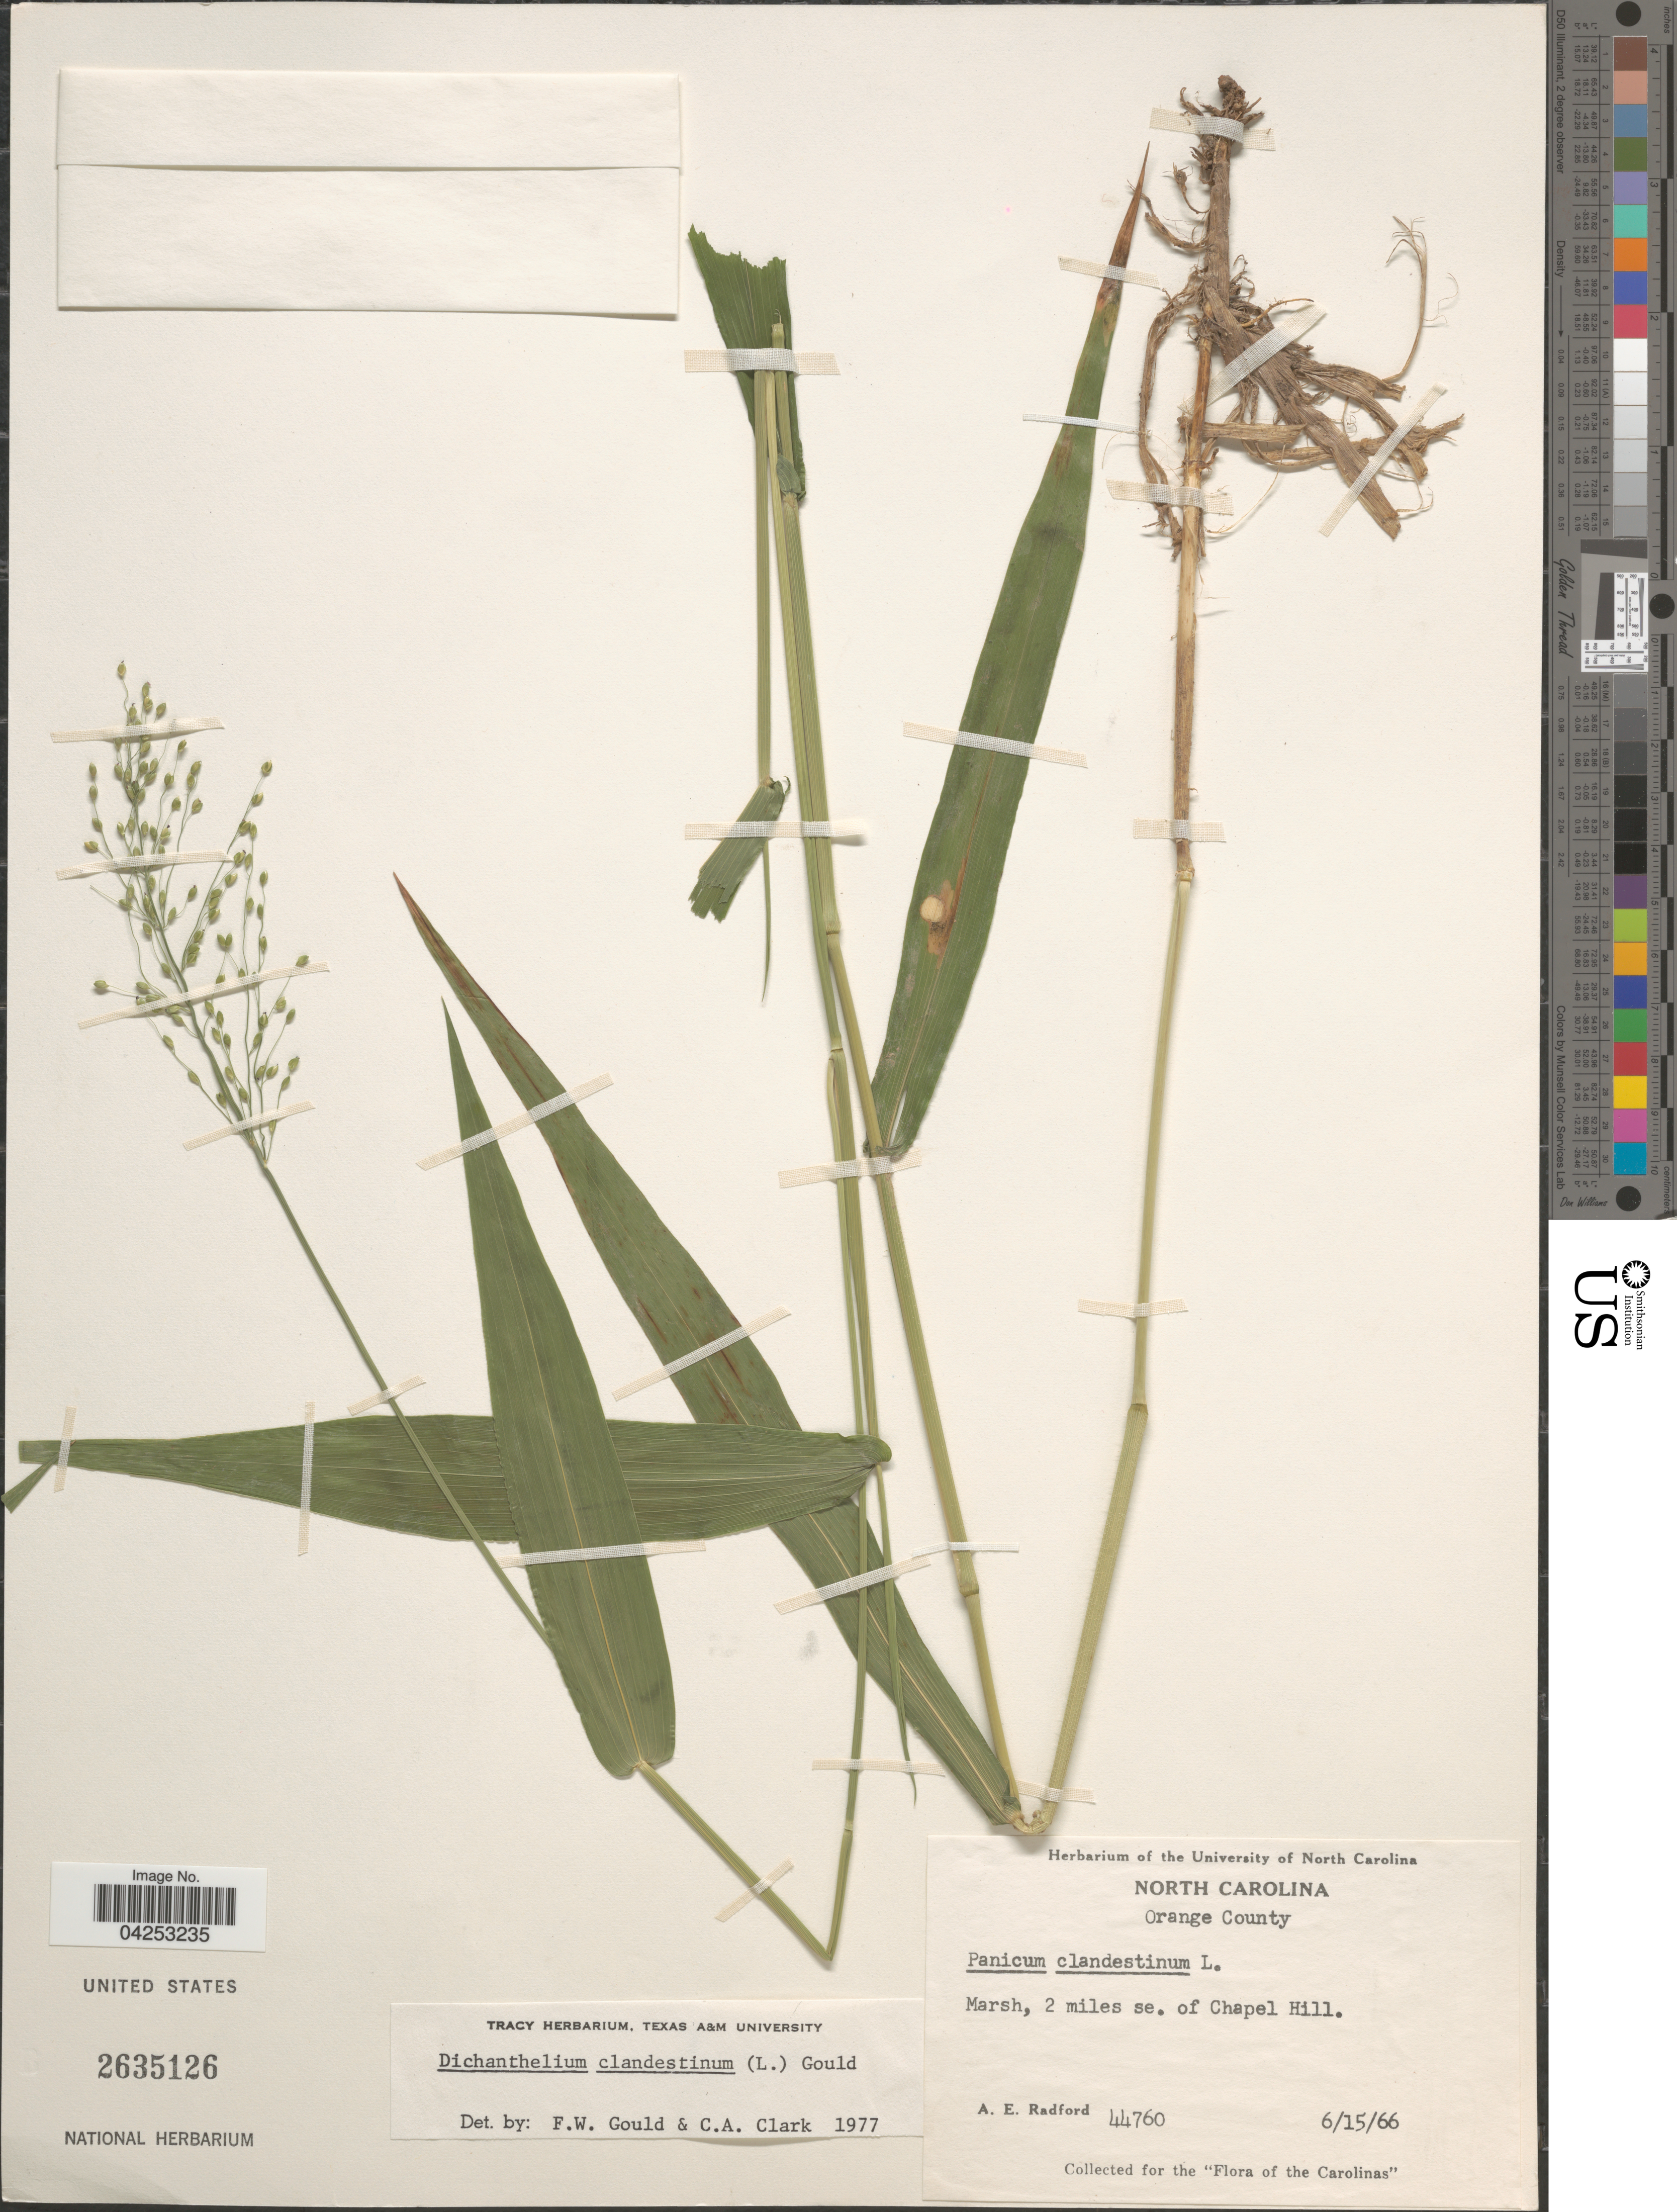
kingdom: Plantae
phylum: Tracheophyta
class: Liliopsida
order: Poales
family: Poaceae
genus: Dichanthelium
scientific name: Dichanthelium clandestinum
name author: (L.) Gould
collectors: A. E. Radford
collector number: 44760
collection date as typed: Transcribed d/m/y: 15/6/66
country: United States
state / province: North Carolina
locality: Orange County. Marsh, 2 miles se. of Chapel Hill.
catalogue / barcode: US 2635126